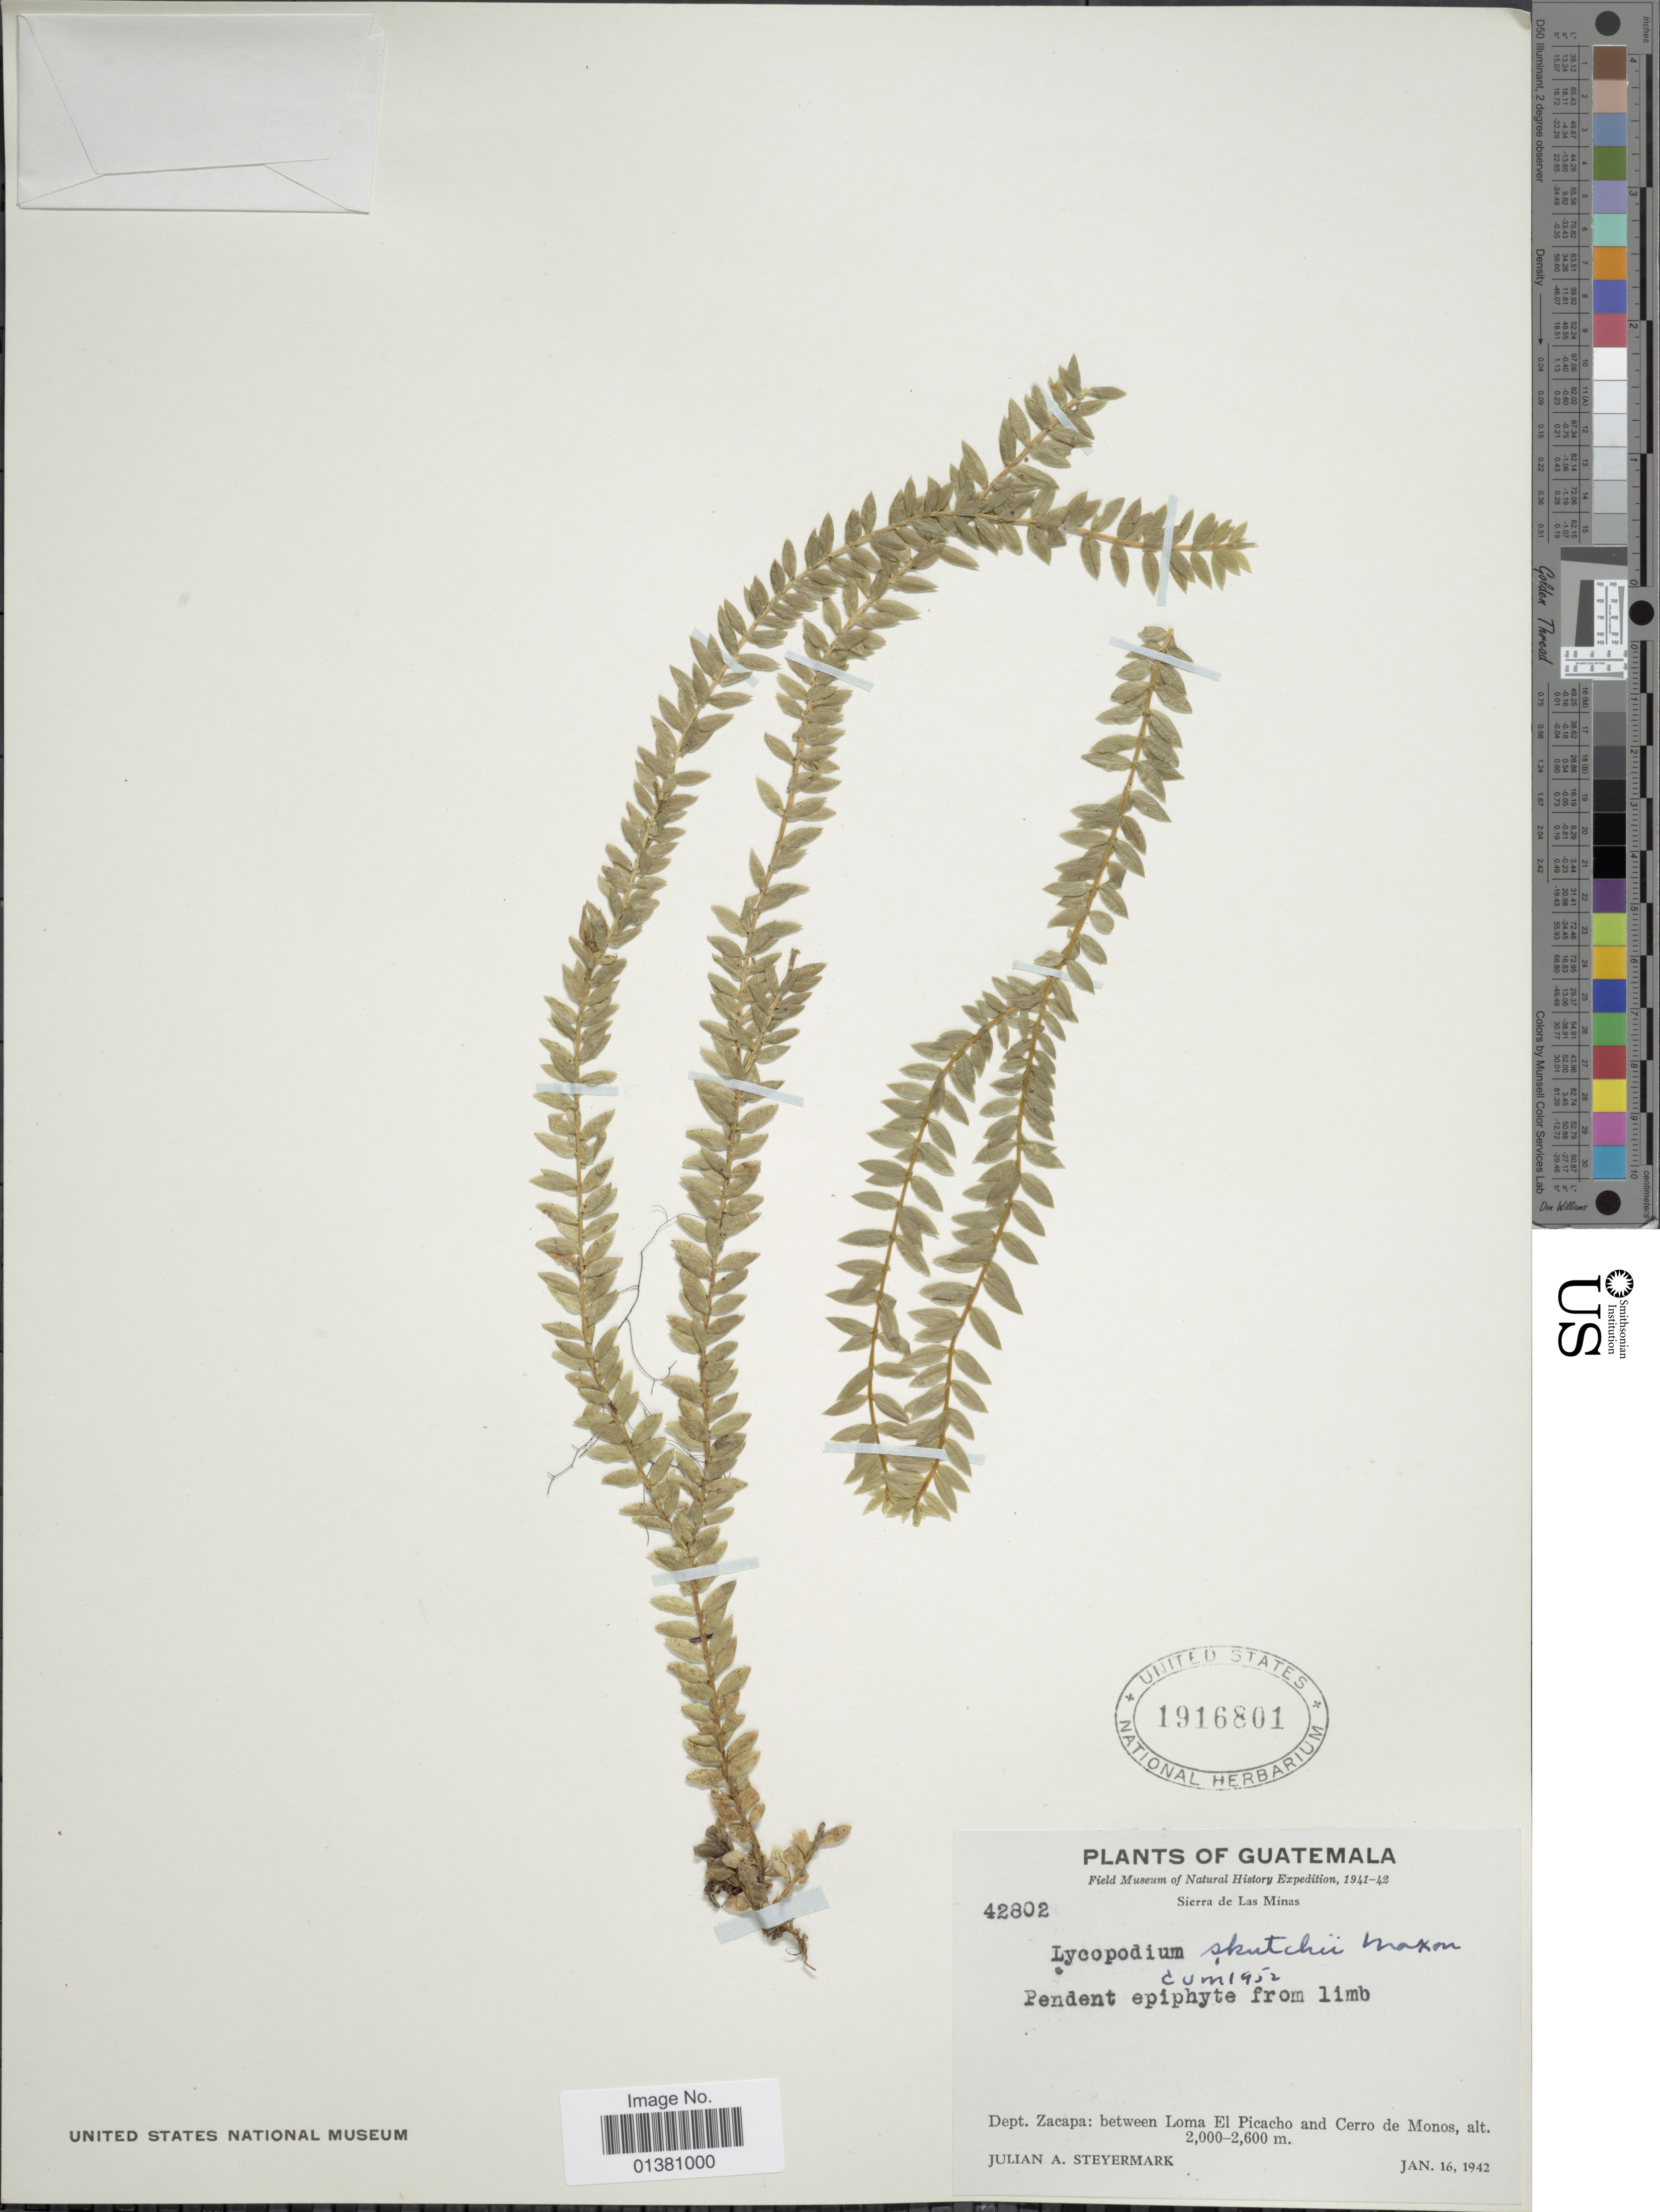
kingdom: Plantae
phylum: Tracheophyta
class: Lycopodiopsida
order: Lycopodiales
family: Lycopodiaceae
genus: Phlegmariurus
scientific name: Phlegmariurus myrsinites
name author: (Lam.) B. Øllg.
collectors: J. Steyermark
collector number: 42802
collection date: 1942-01-16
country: Guatemala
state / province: Zacapa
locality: Sierra de Las Minas, Dept. Zacapa: between Loma El Picacho and Cerro de Monos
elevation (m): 2000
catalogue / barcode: US 1916801